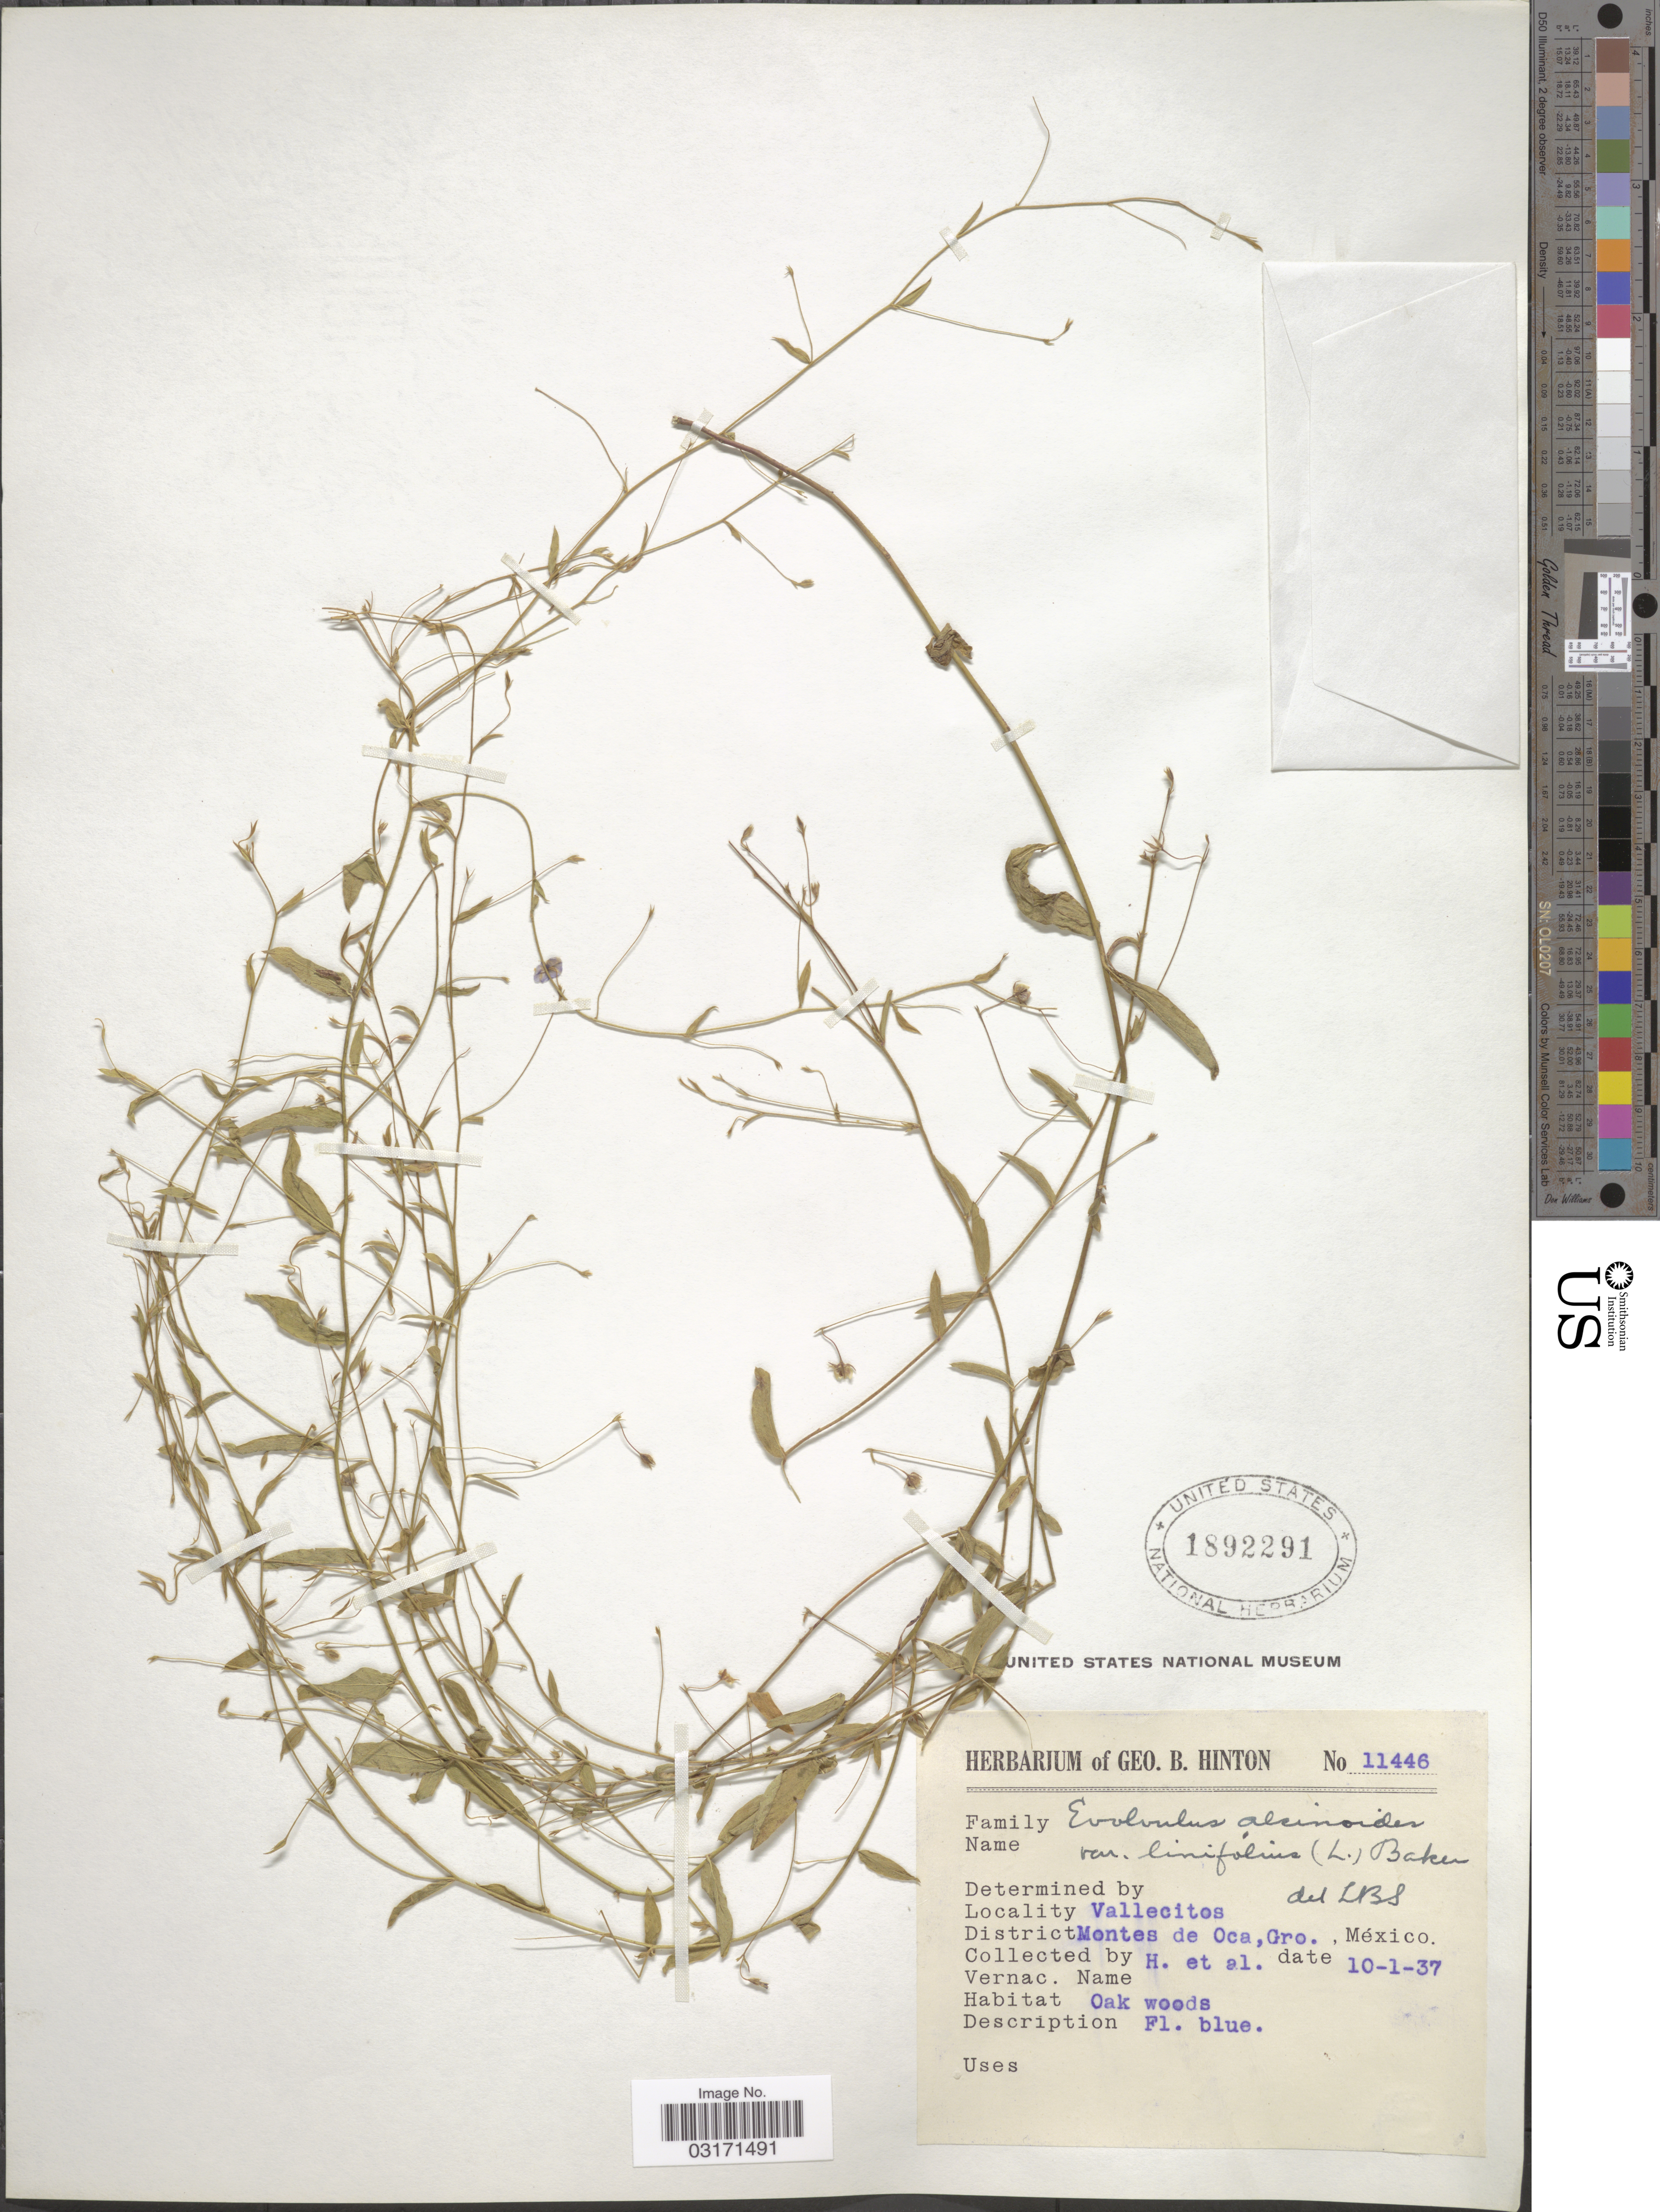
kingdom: Plantae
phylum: Tracheophyta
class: Magnoliopsida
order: Solanales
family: Convolvulaceae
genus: Evolvulus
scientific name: Evolvulus alsinoides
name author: (L.) L.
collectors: G. B. Hinton & et al.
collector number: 11446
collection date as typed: Transcribed d/m/y: 10/1/37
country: Mexico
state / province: Guerrero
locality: Vallecitos, District Montes de Oca, Gro., México.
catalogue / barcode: US 1892291